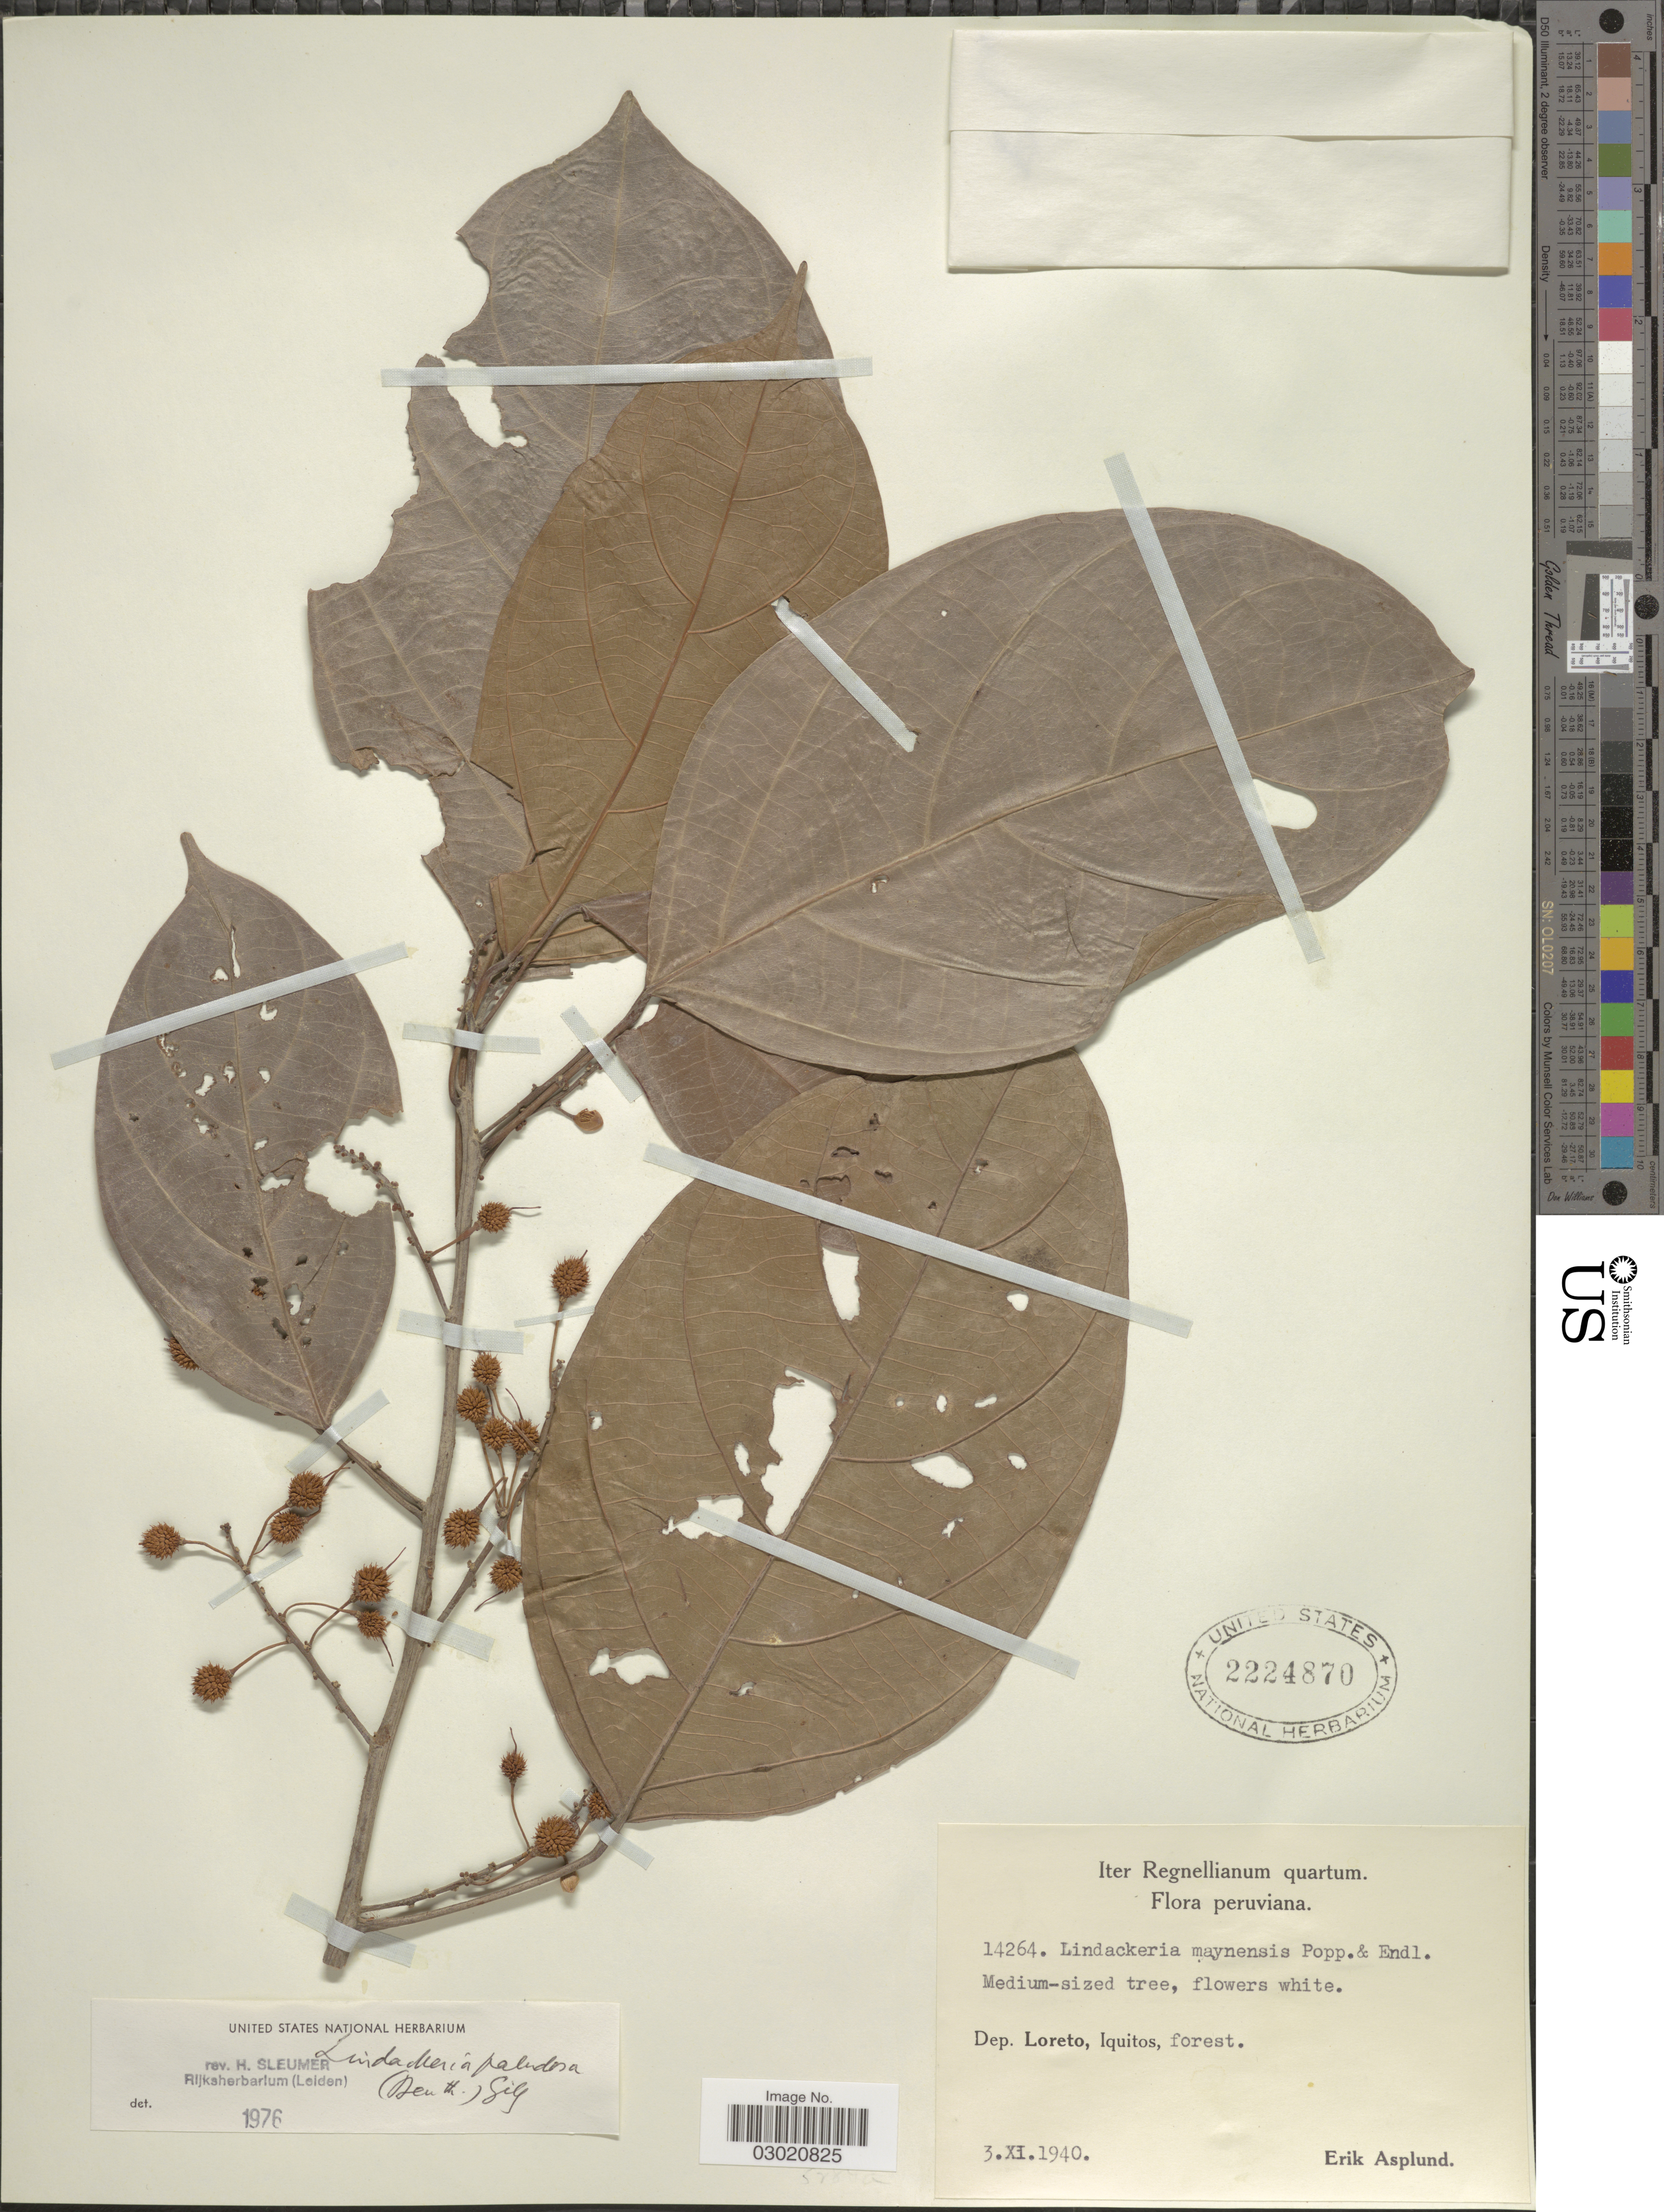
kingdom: Plantae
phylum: Tracheophyta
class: Magnoliopsida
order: Malpighiales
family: Achariaceae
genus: Lindackeria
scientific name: Lindackeria paludosa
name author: (Benth.) Gilg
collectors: E. Asplund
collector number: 14264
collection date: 1940-11-03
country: Peru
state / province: Loreto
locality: Dep. Loreto, Iquitos, forest.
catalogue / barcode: US 2224870